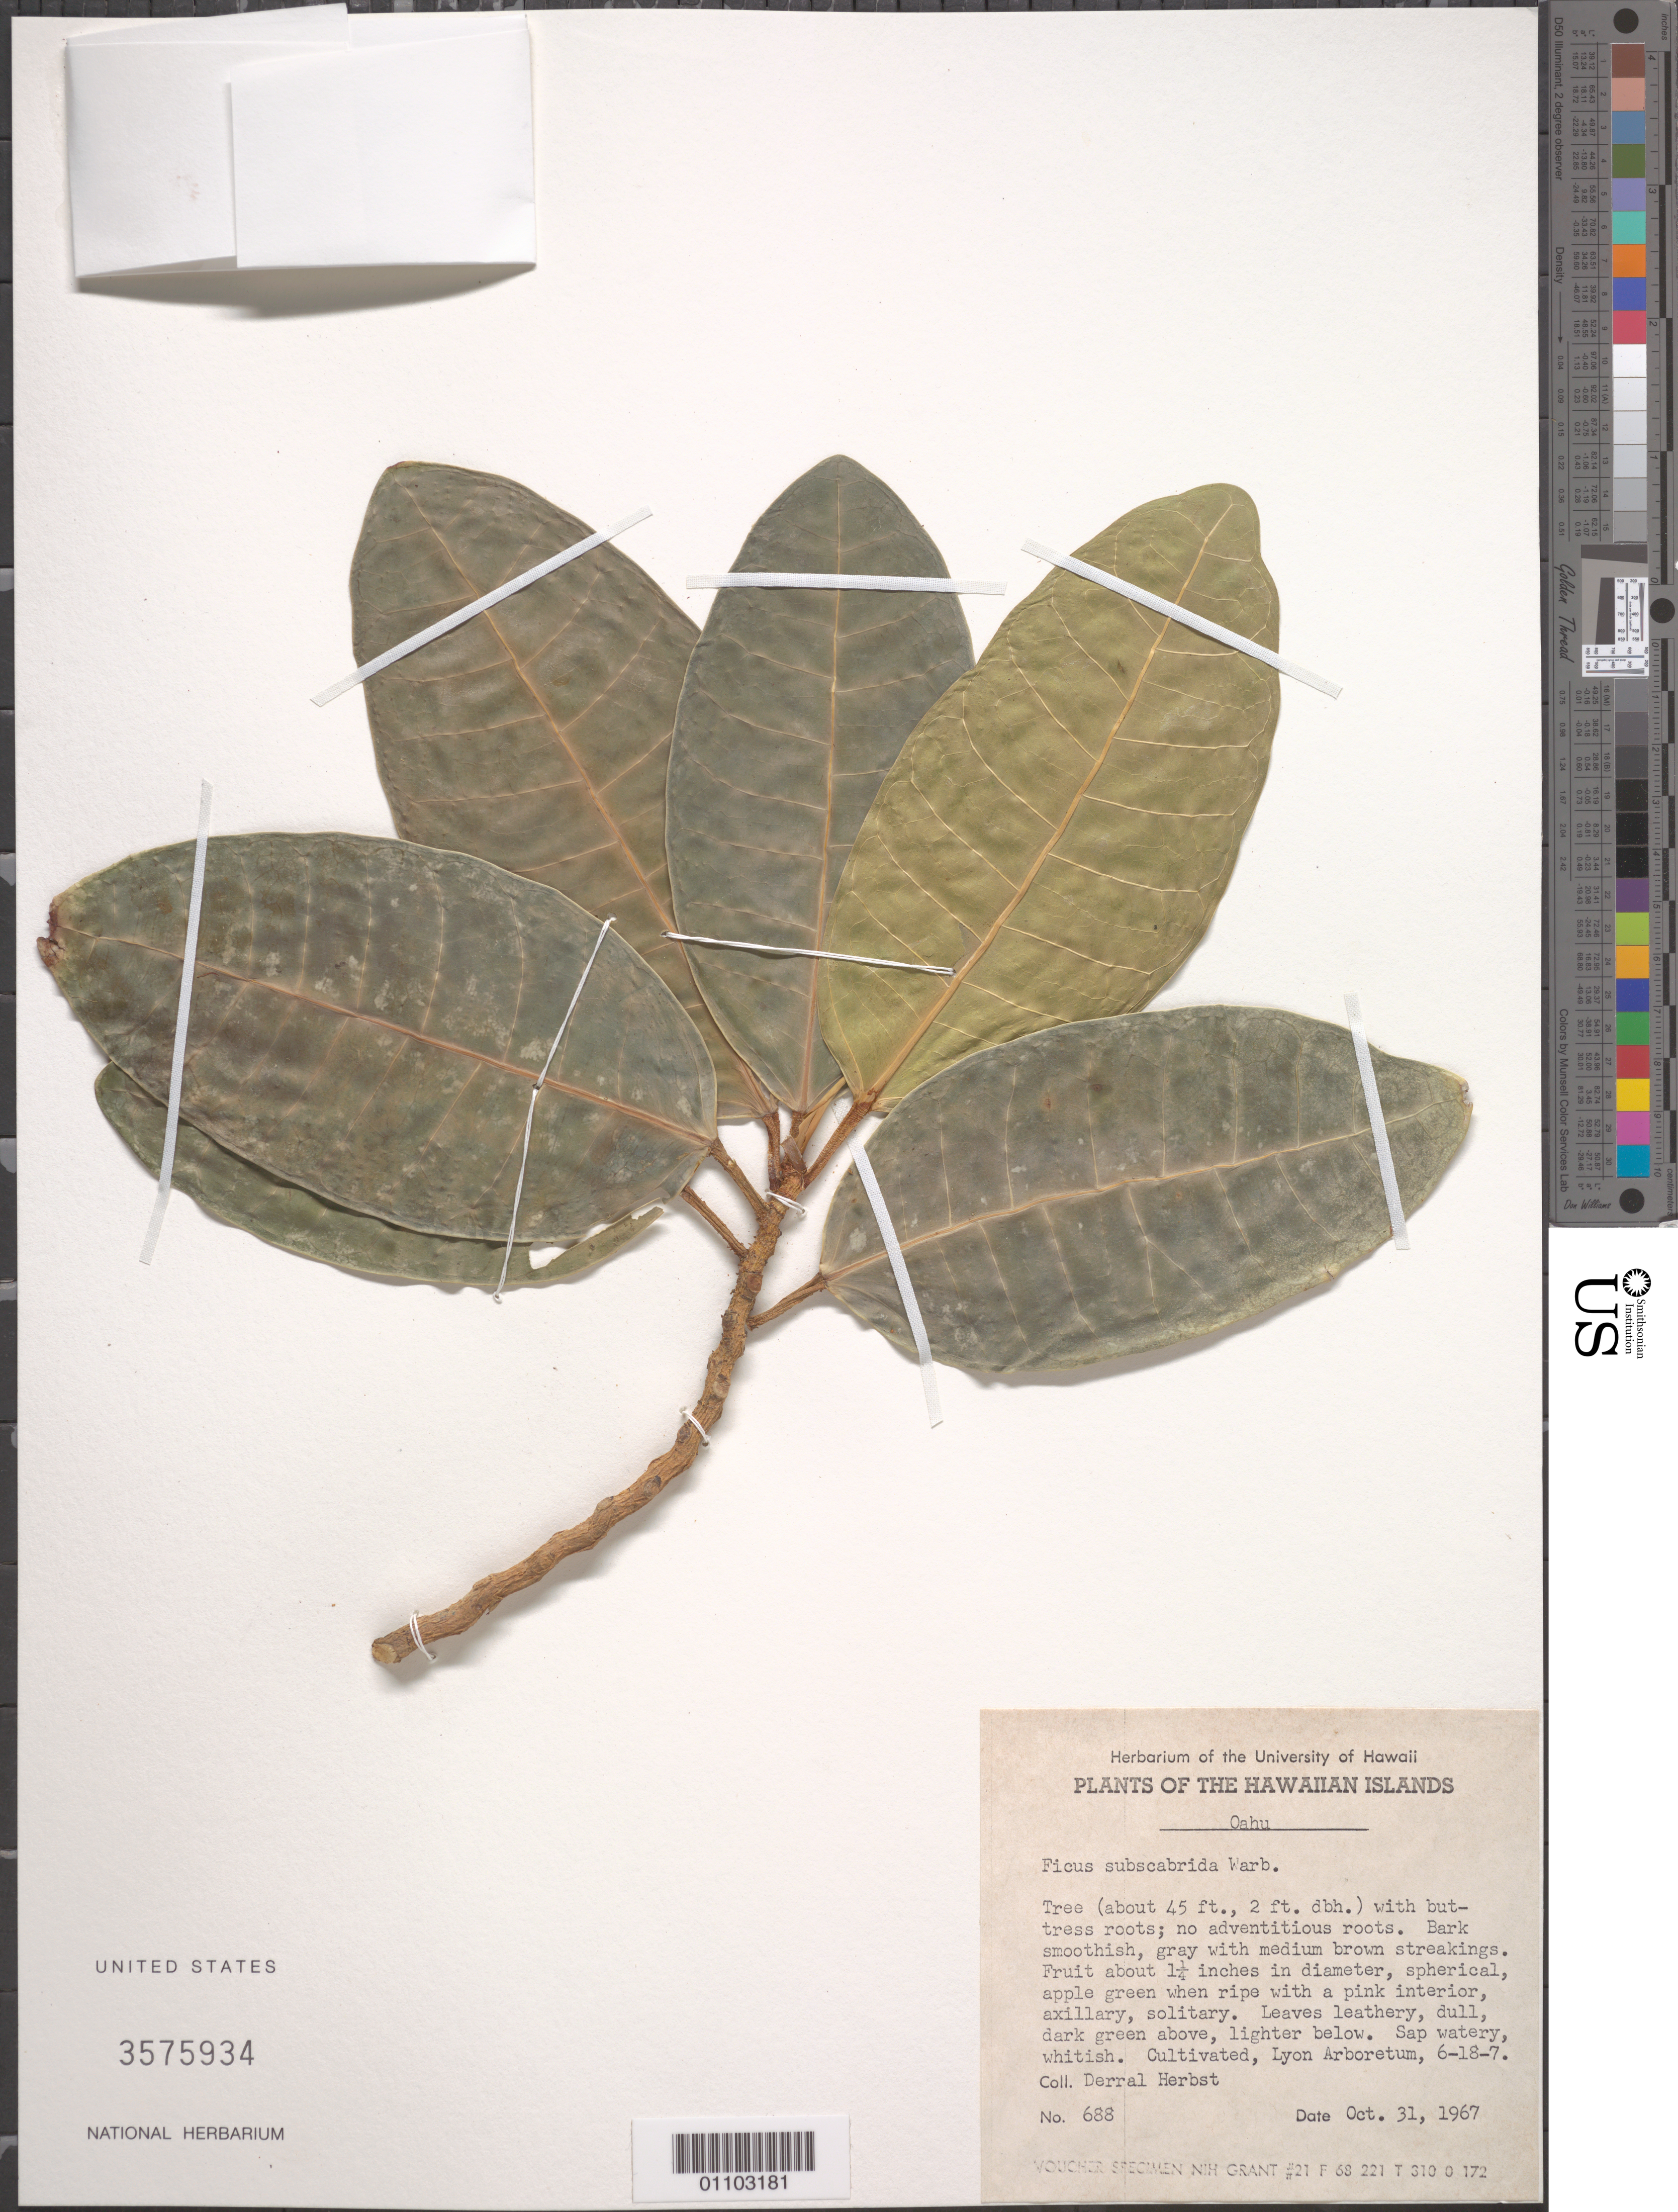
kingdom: Plantae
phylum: Tracheophyta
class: Magnoliopsida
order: Rosales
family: Moraceae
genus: Ficus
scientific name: Ficus subscabrida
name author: Warb. in Urb.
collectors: D. R. Herbst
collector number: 688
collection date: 1967-10-31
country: United States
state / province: Hawaii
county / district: Honolulu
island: Oahu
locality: Lyon Arboretum, 6-14-1.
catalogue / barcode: US 3575934